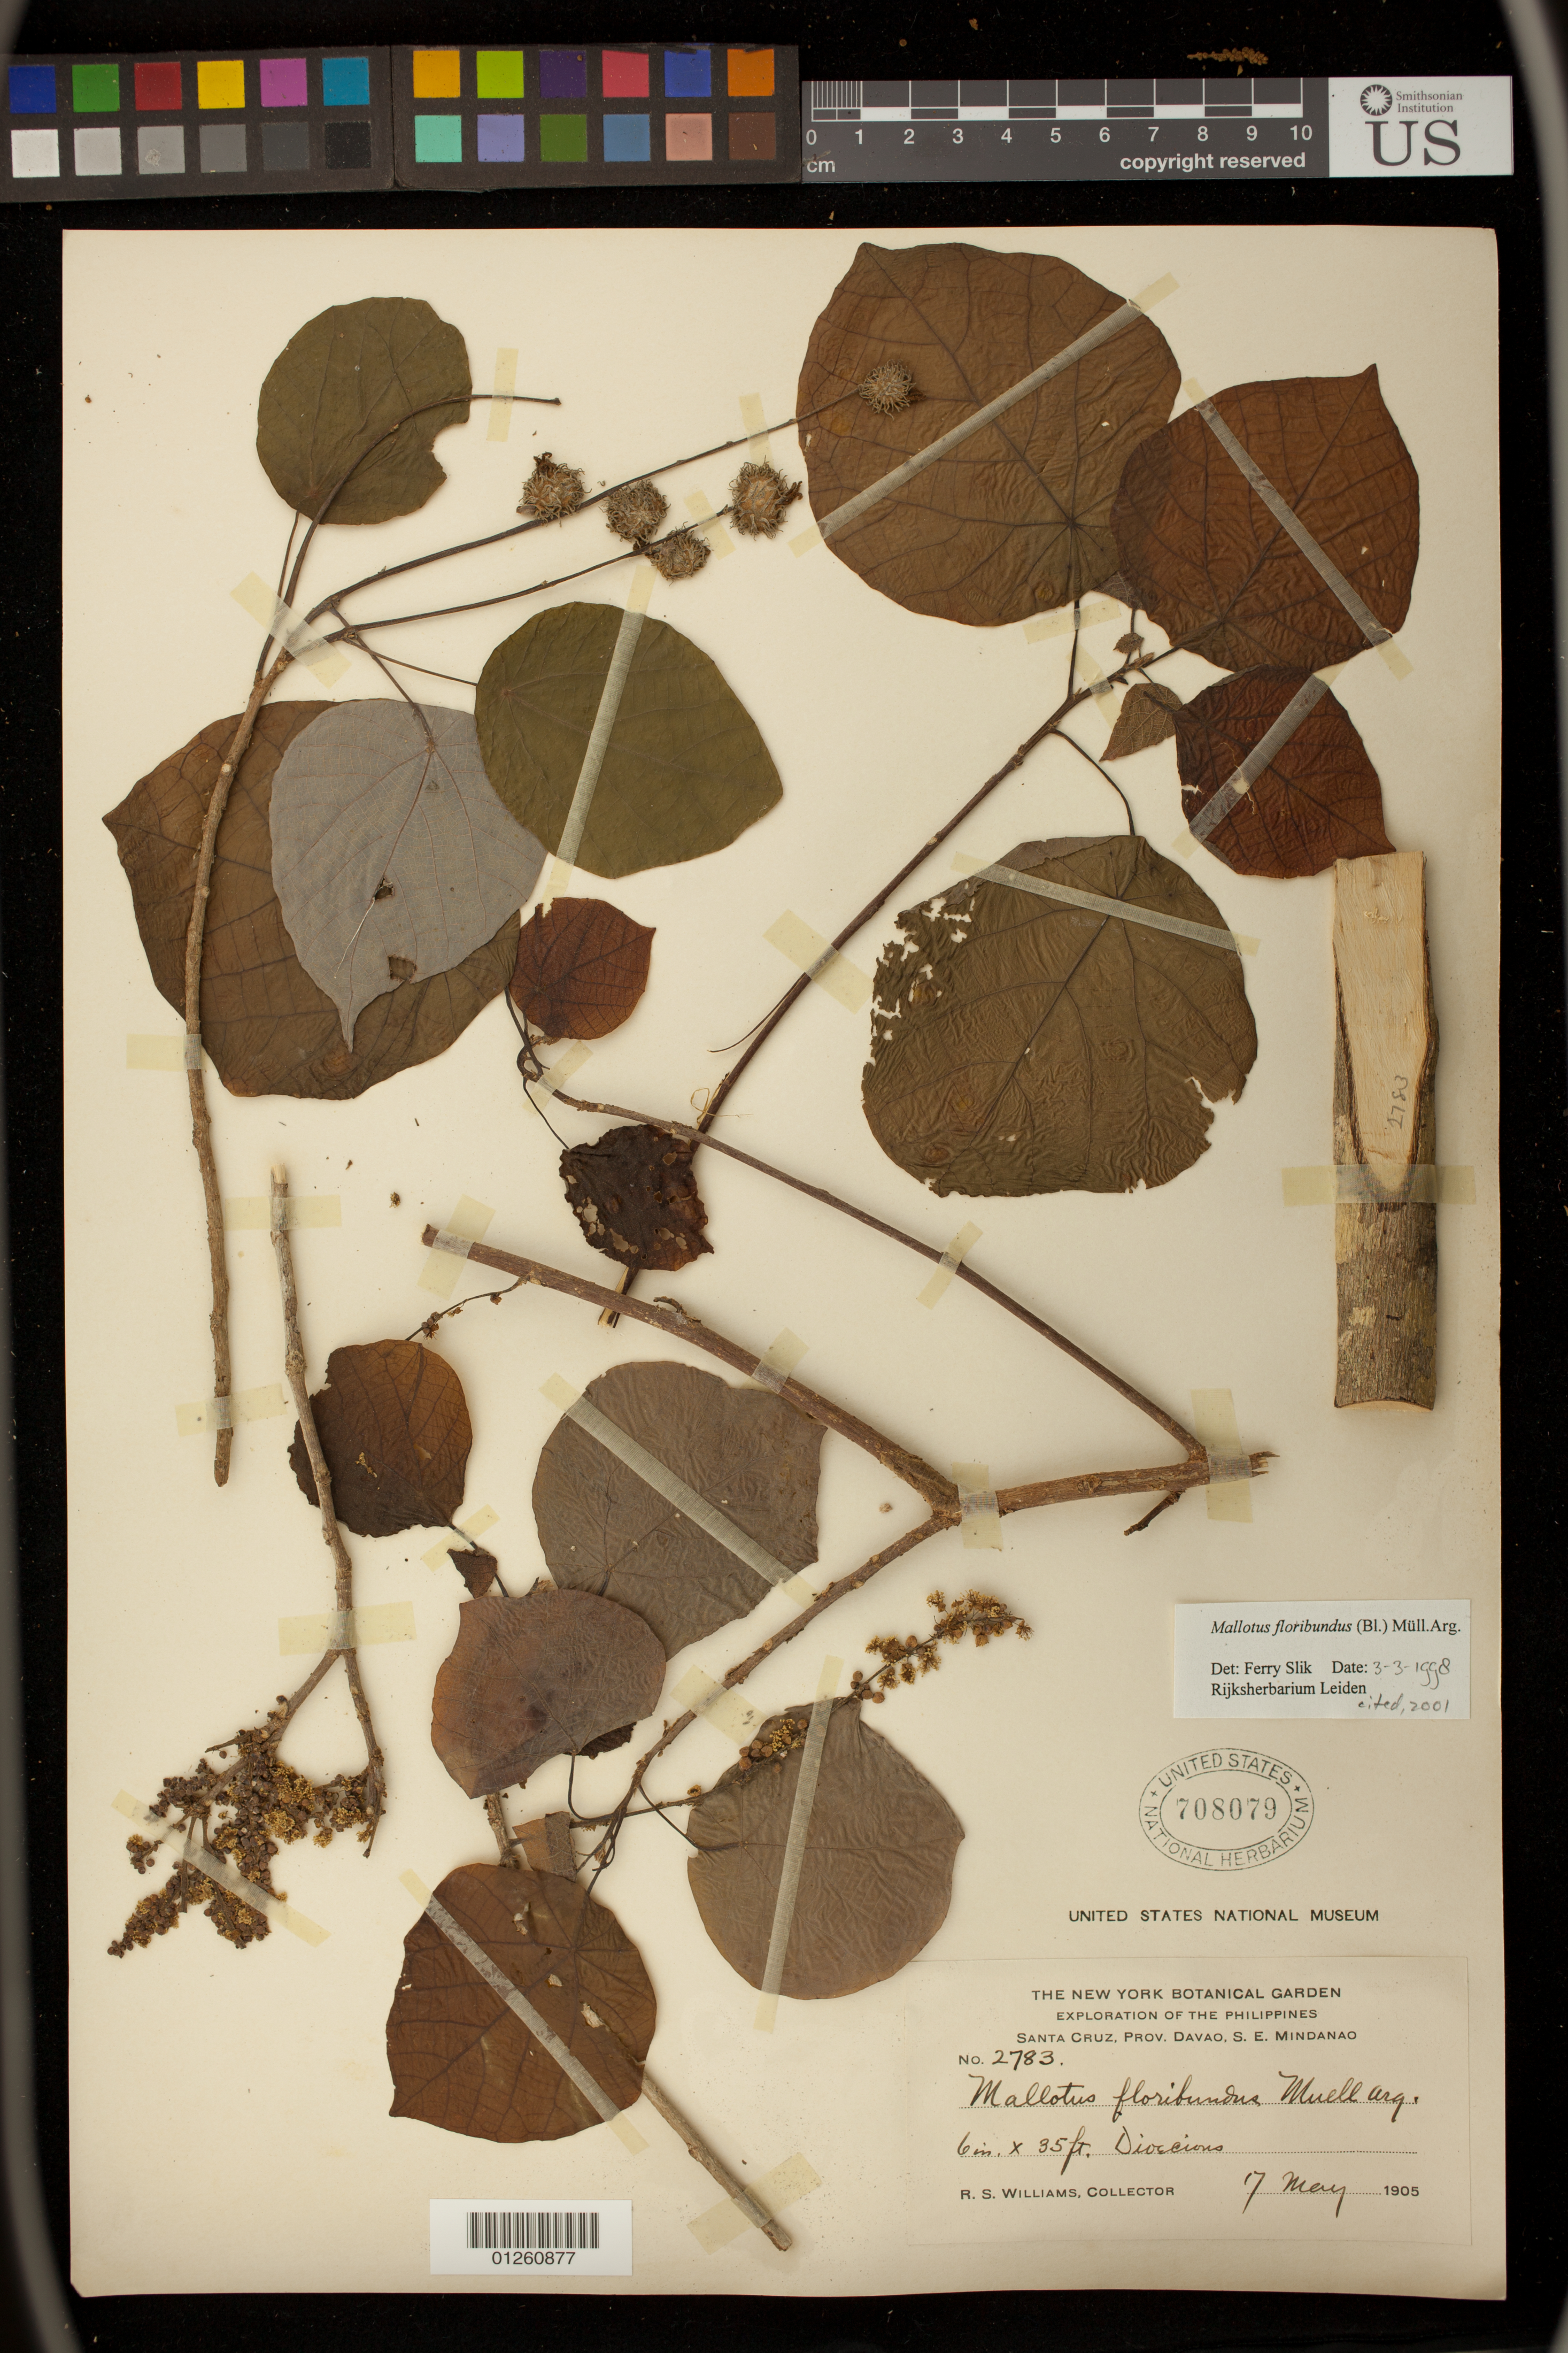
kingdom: Plantae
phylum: Tracheophyta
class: Magnoliopsida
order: Malpighiales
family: Euphorbiaceae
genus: Mallotus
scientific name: Mallotus floribundus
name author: (Blume) Müll. Arg.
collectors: R. S. Williams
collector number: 2783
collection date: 1905-05-07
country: Philippines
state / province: Davao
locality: Santa Cruz, S.E. Mindanao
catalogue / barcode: US 708079